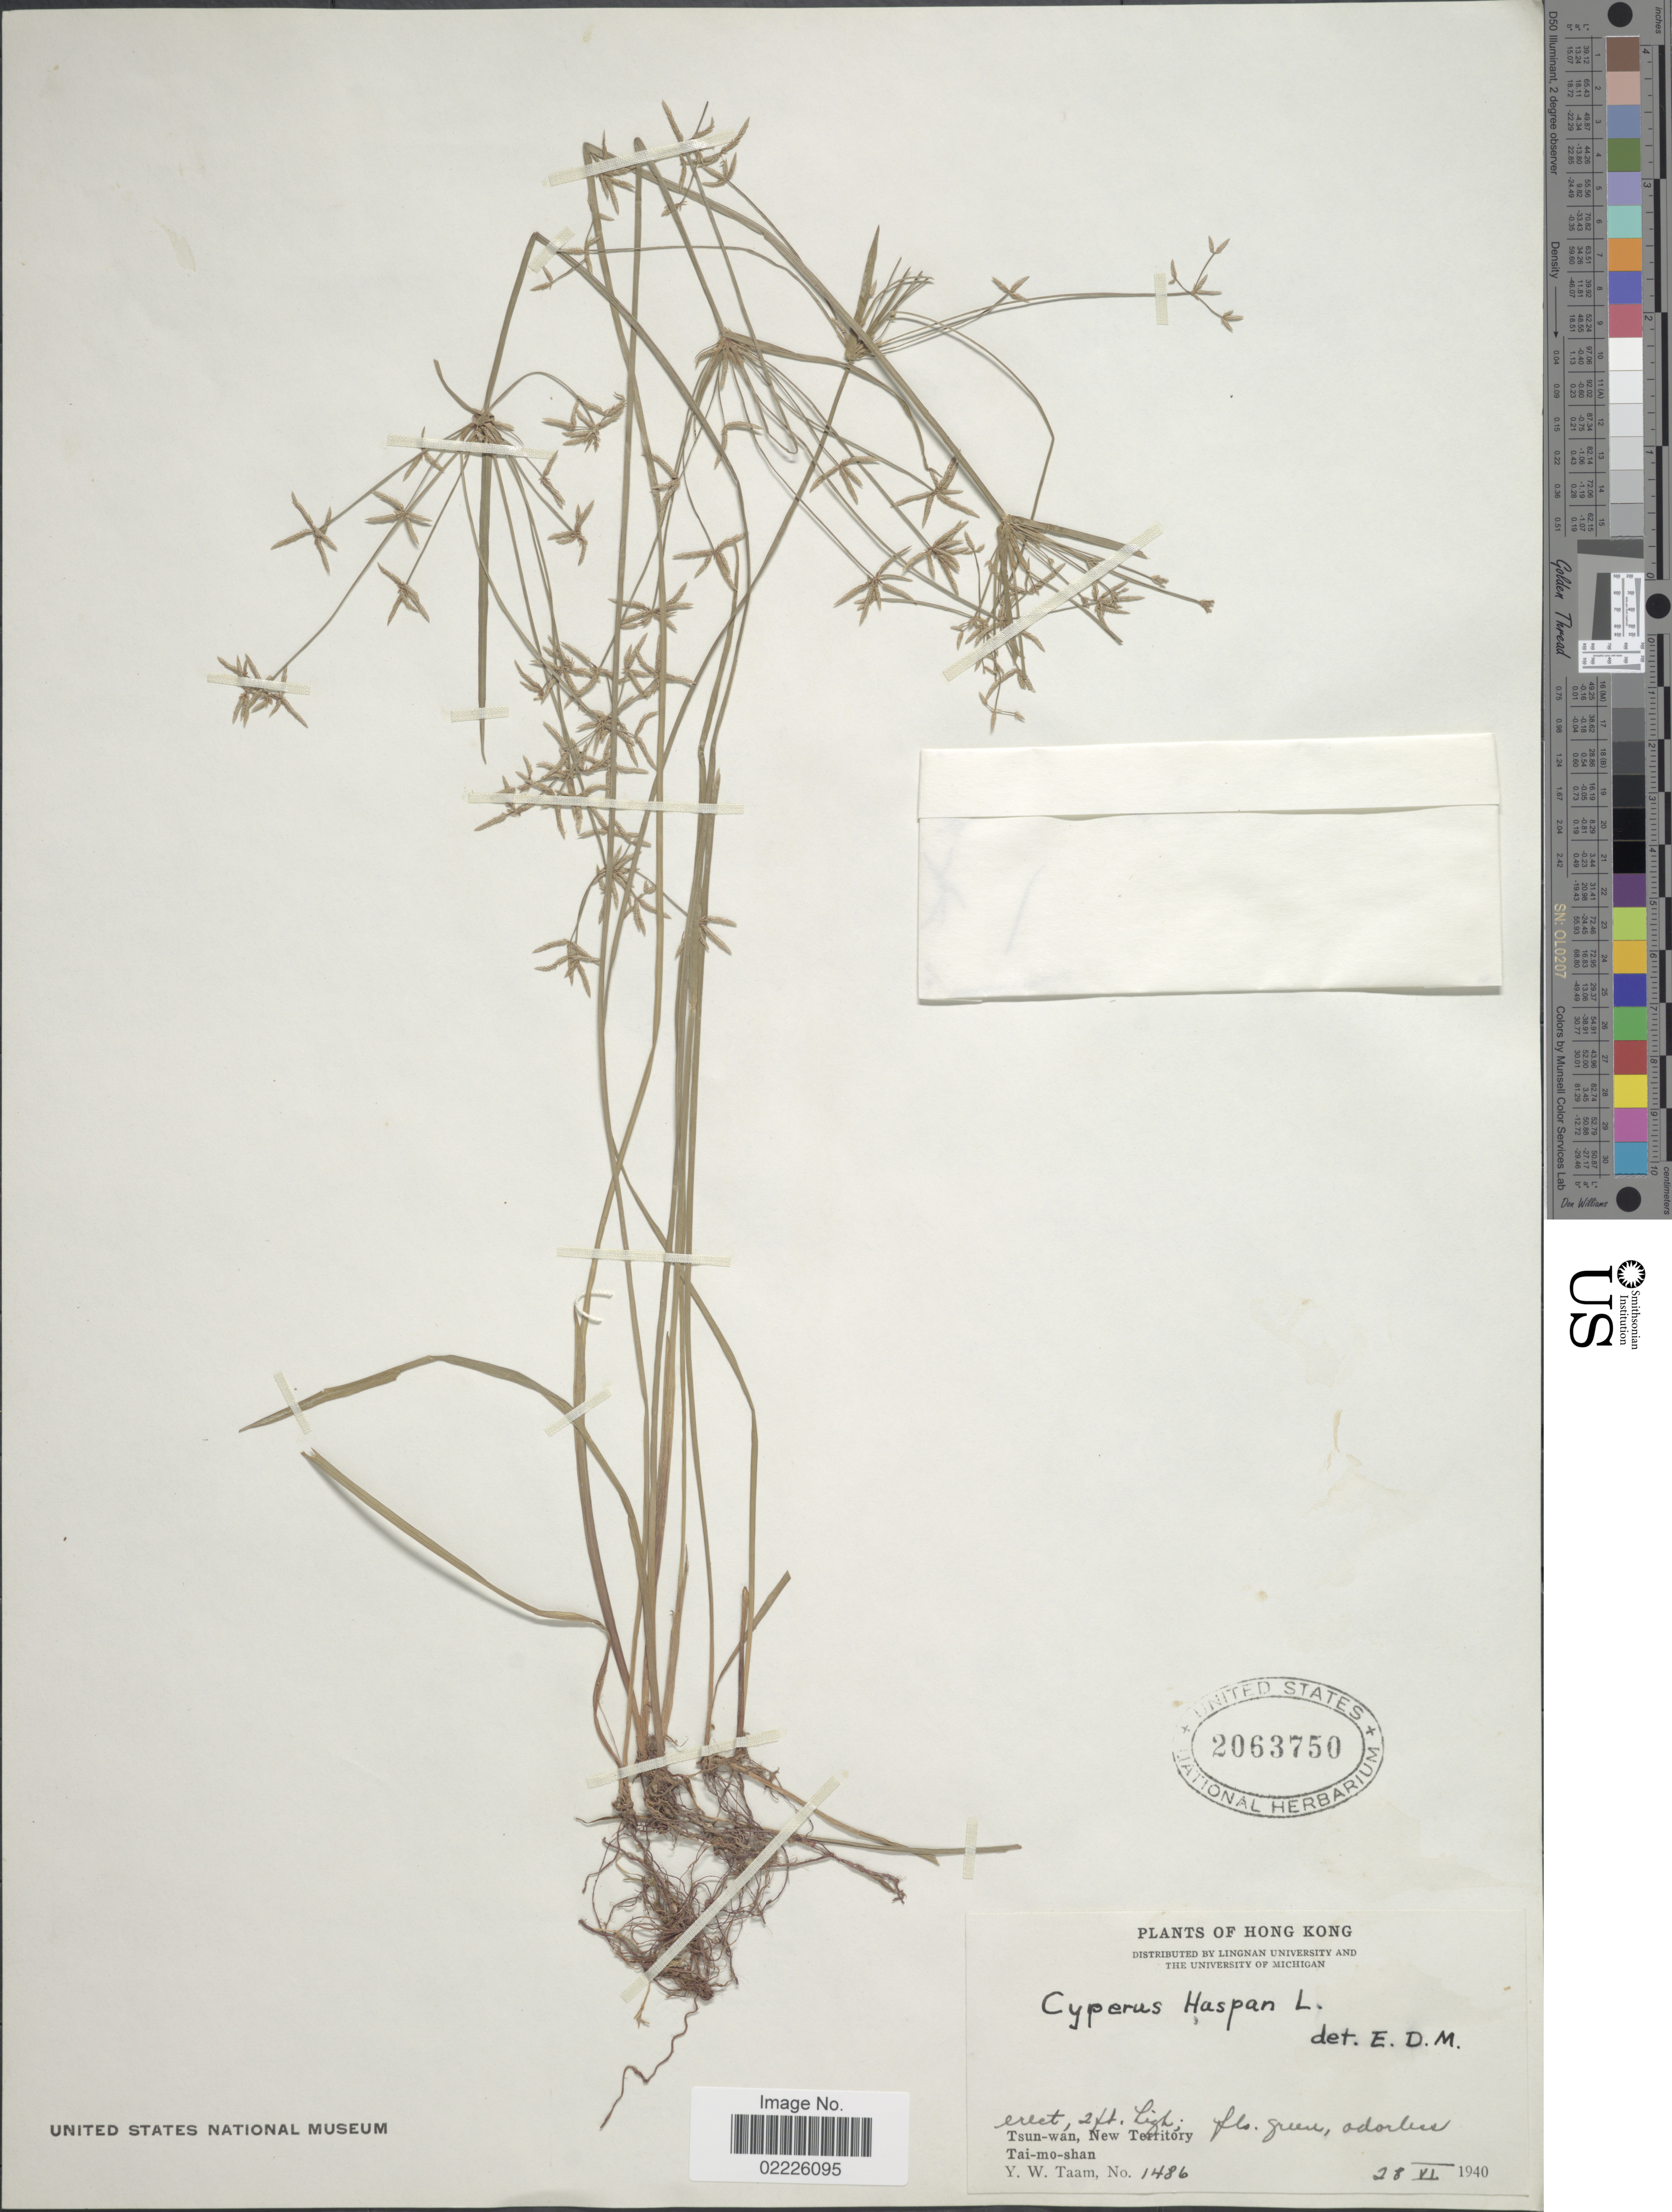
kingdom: Plantae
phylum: Tracheophyta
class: Liliopsida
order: Poales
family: Cyperaceae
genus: Cyperus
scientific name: Cyperus haspan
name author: L.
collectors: Y. W. Taam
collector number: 1486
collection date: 1940-06-28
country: China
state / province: Hong Kong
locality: Tsun-wan, New Territory, Tai-mo-shan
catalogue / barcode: US 2063750